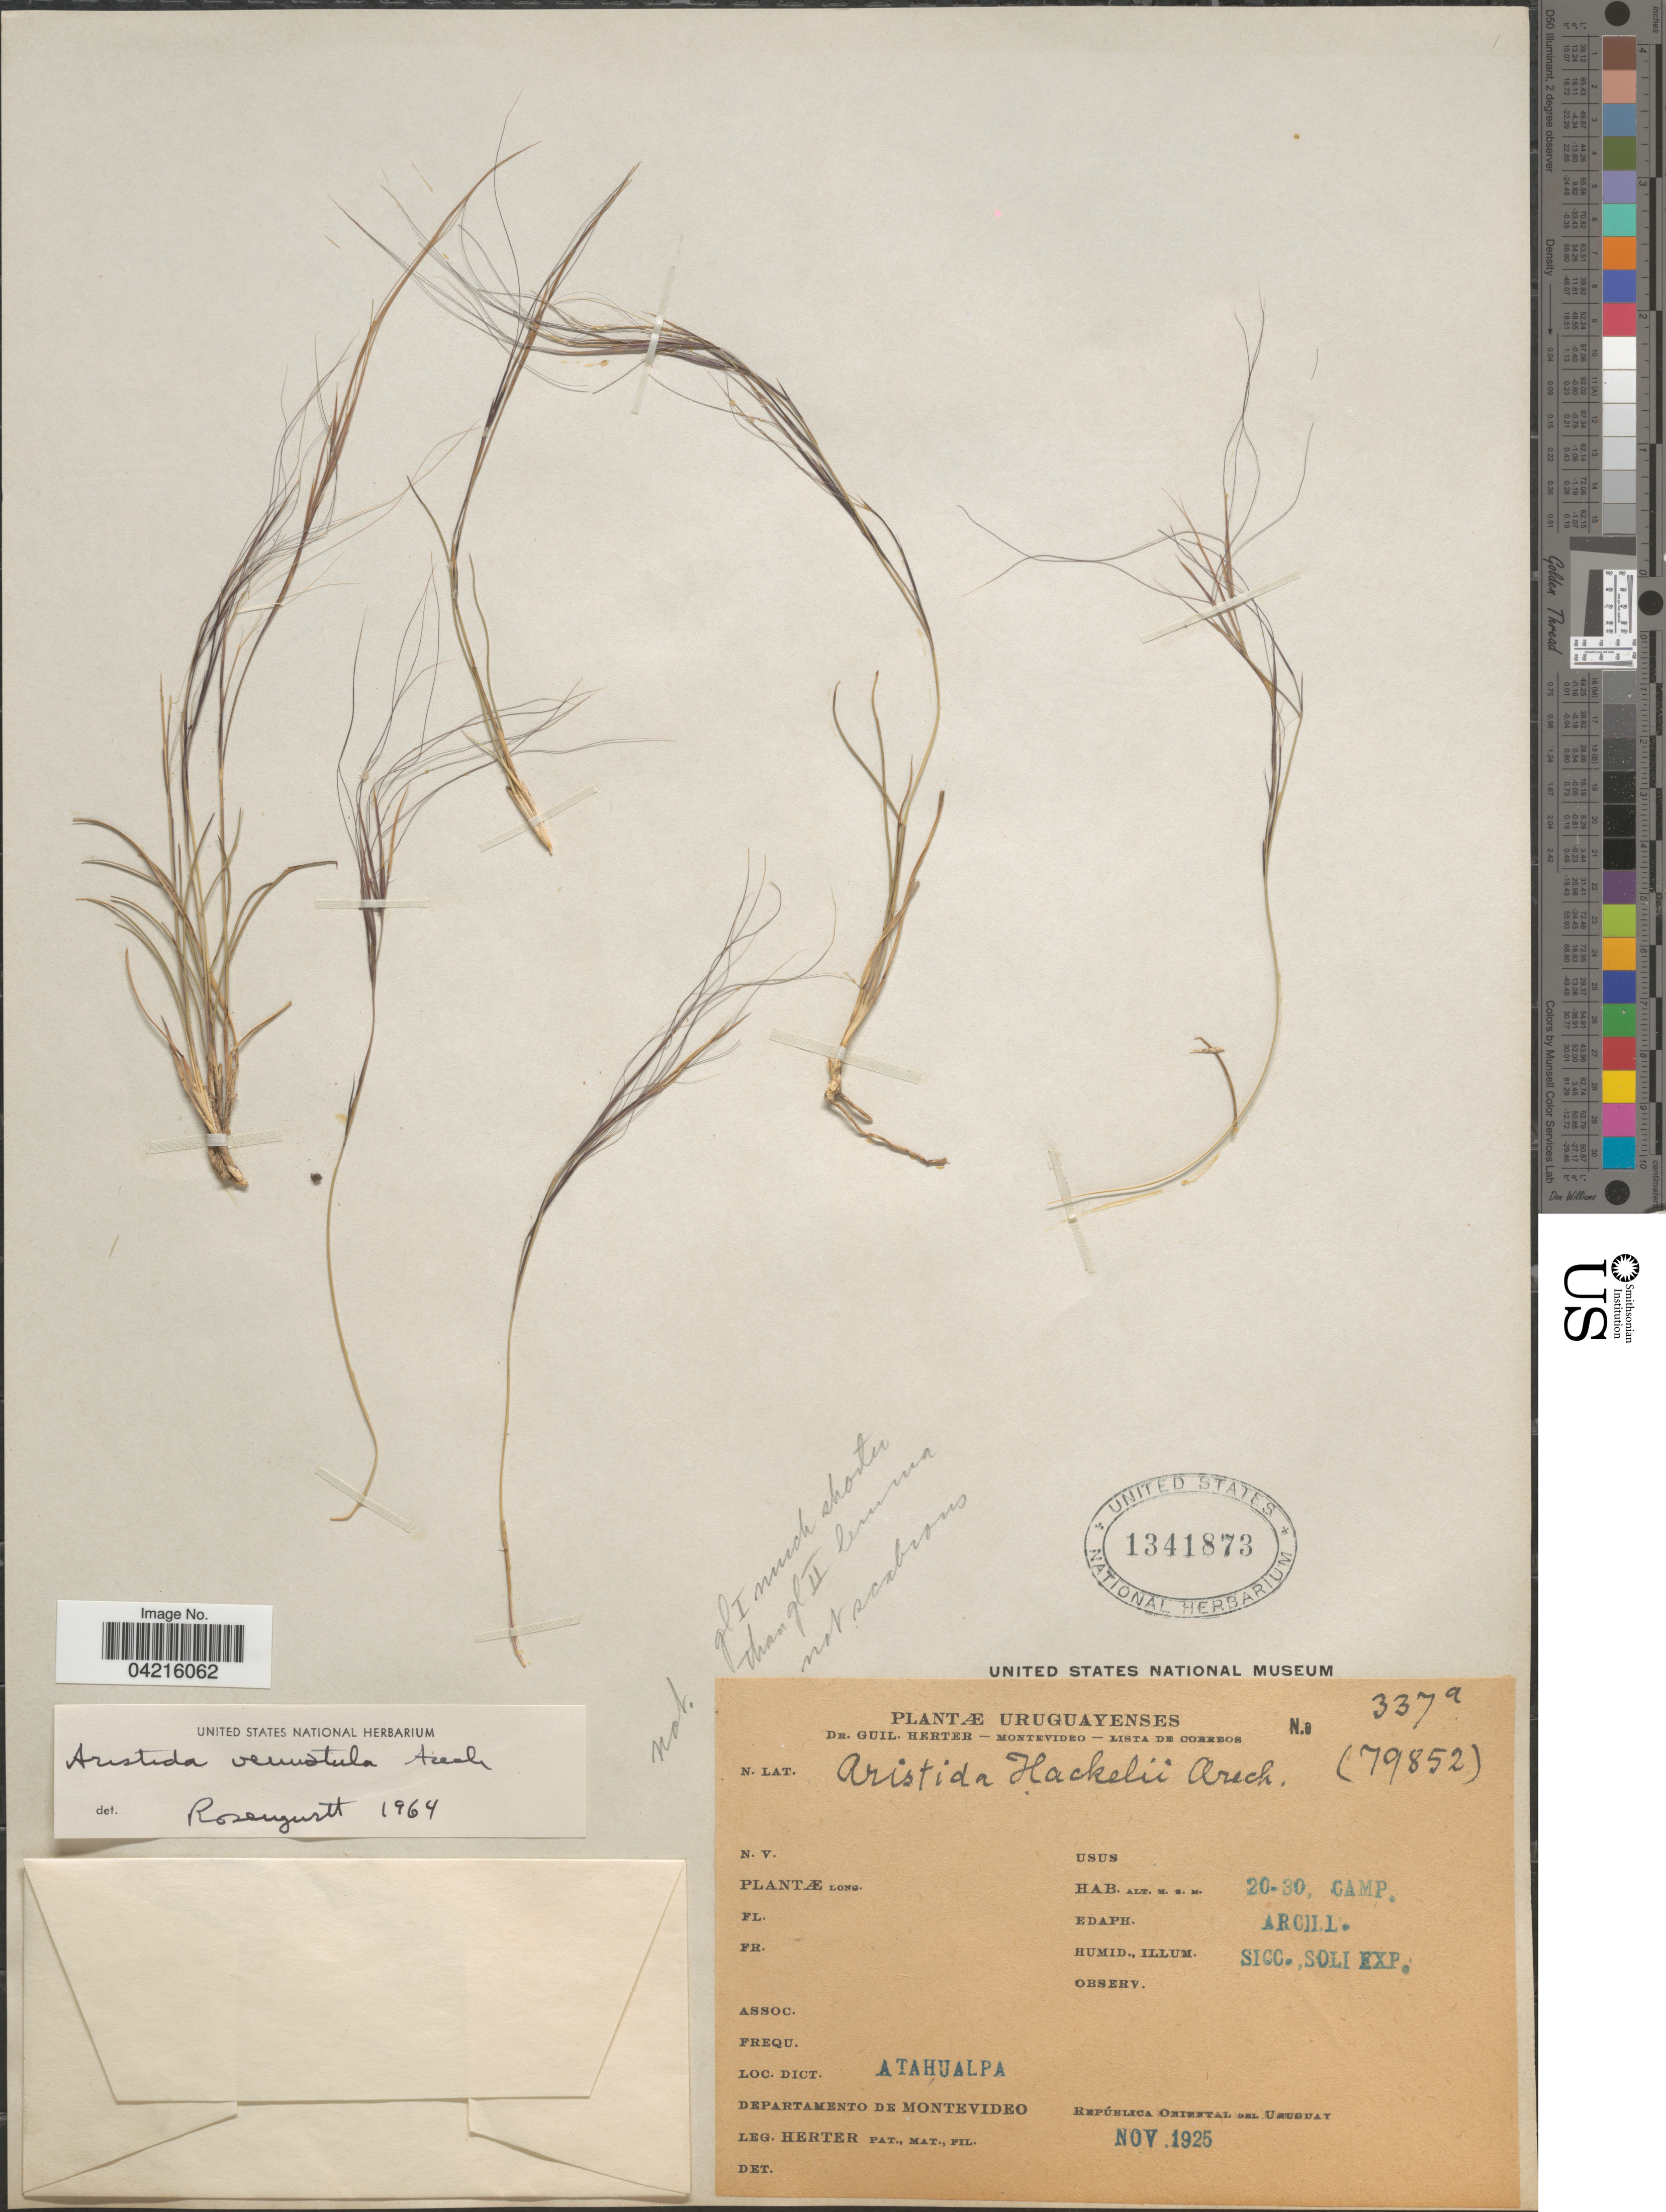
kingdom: Plantae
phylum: Tracheophyta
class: Liliopsida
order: Poales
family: Poaceae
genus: Aristida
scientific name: Aristida venustula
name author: Arechav.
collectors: G. Herter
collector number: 337a/79852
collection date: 1925-11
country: Uruguay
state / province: Montevideo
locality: Dict. Atahualpa. Deparamento de Montevideo.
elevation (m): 20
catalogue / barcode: US 1341873